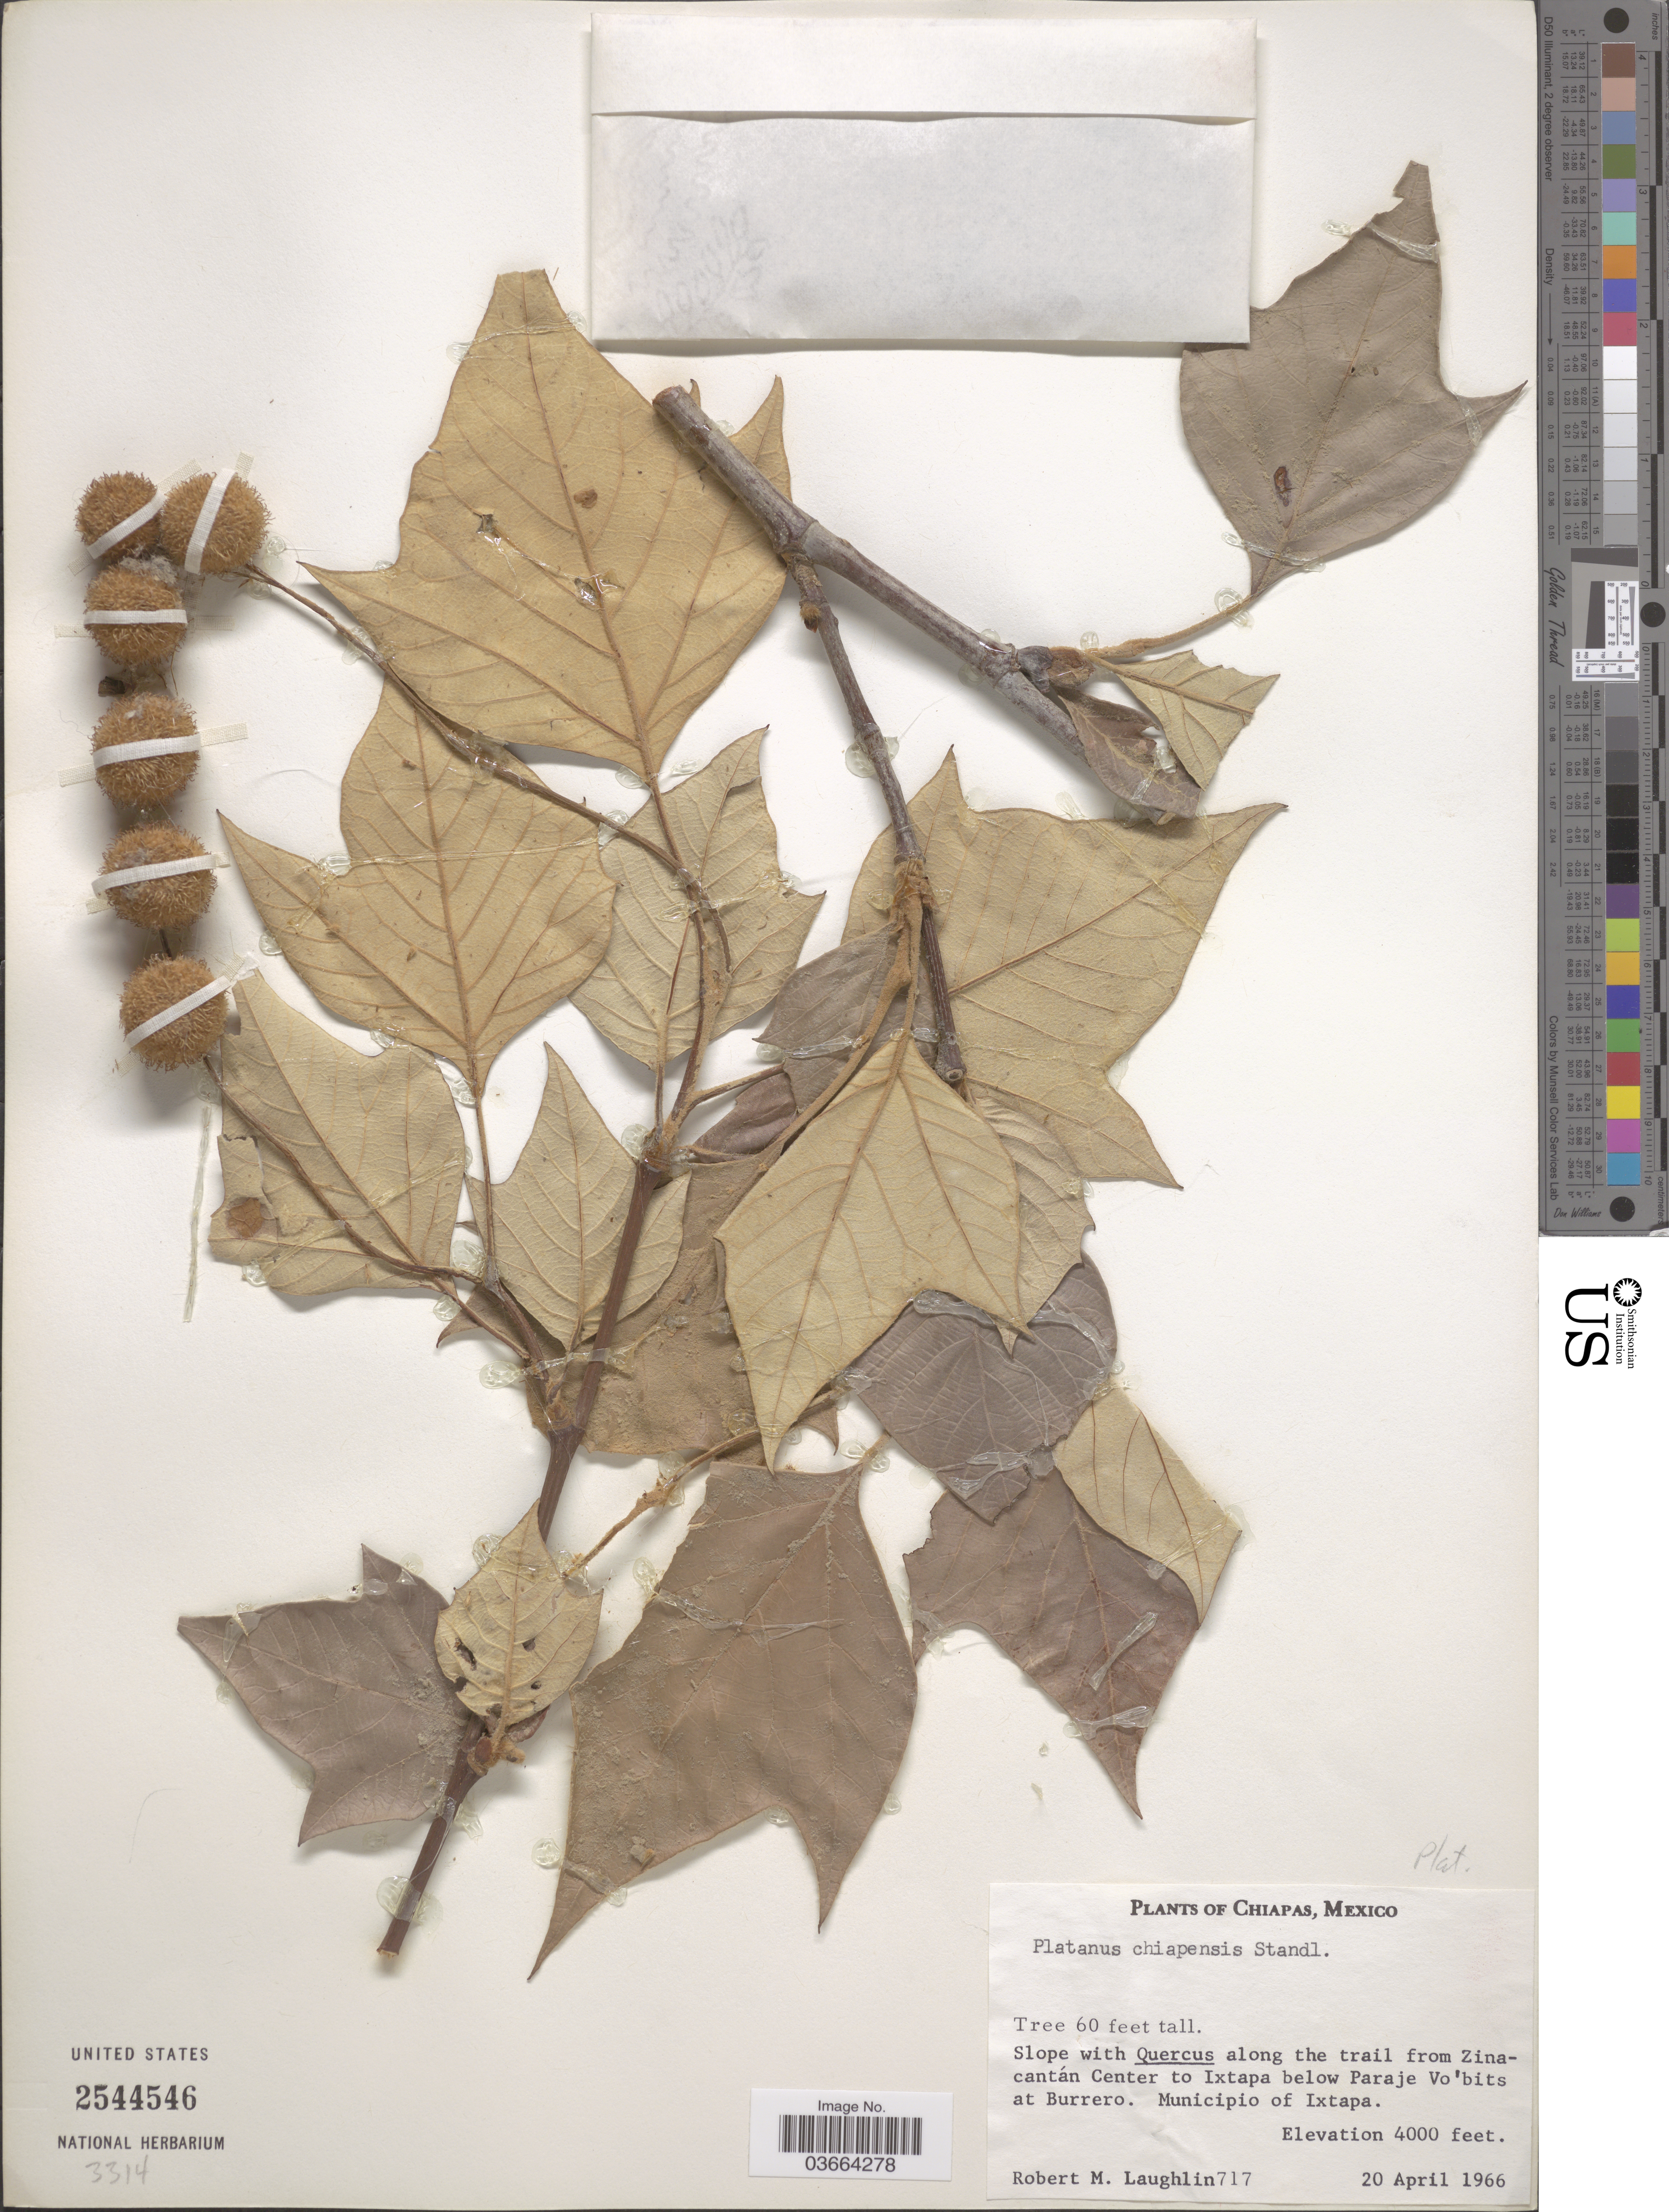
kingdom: Plantae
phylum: Tracheophyta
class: Magnoliopsida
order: Proteales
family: Platanaceae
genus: Platanus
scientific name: Platanus chiapensis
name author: Standl.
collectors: R. M. Laughlin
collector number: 717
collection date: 1966-04-20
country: Mexico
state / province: Chiapas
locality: Slope with Quercus along the trail from Zinacantán Center to Ixtapa below Paraje Vo'bits at Burrero. Municipio of Ixtapa.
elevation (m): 1219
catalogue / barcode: US 2544546